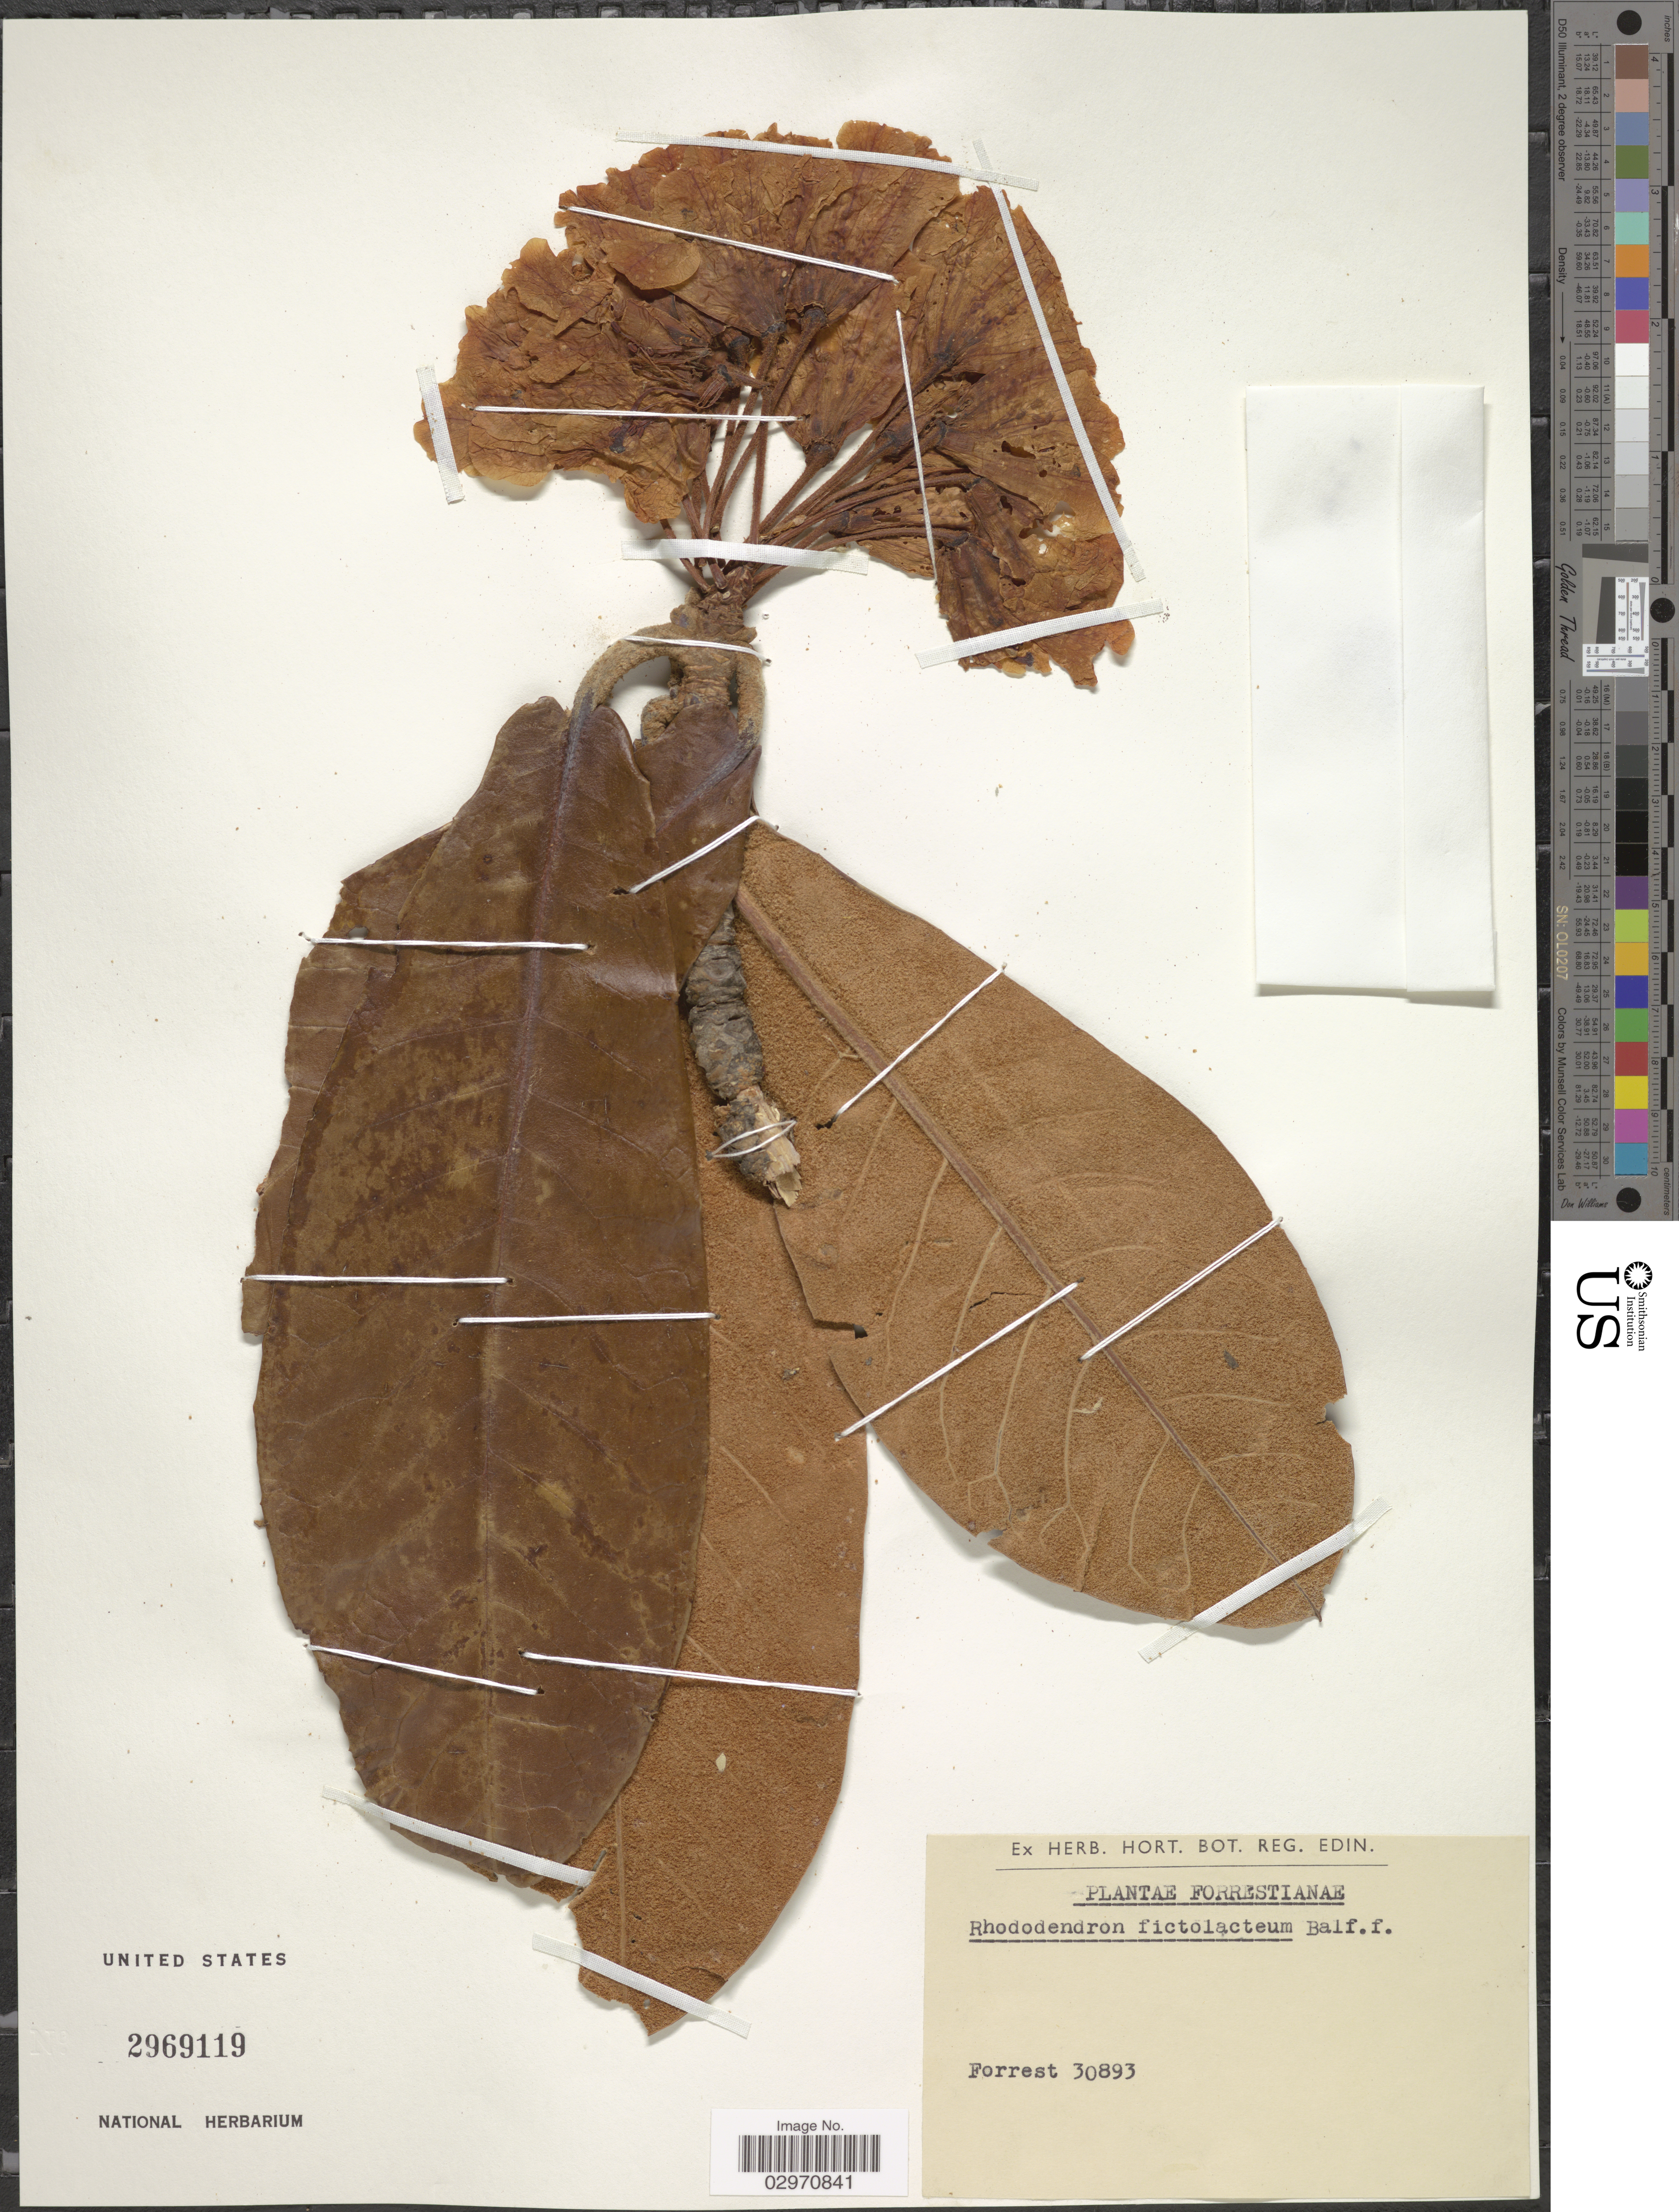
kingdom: Plantae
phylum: Tracheophyta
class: Magnoliopsida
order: Ericales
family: Ericaceae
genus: Rhododendron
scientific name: Rhododendron fictolacteum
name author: Balf. f.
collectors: -. Forrest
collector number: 30893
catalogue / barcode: US 2969119